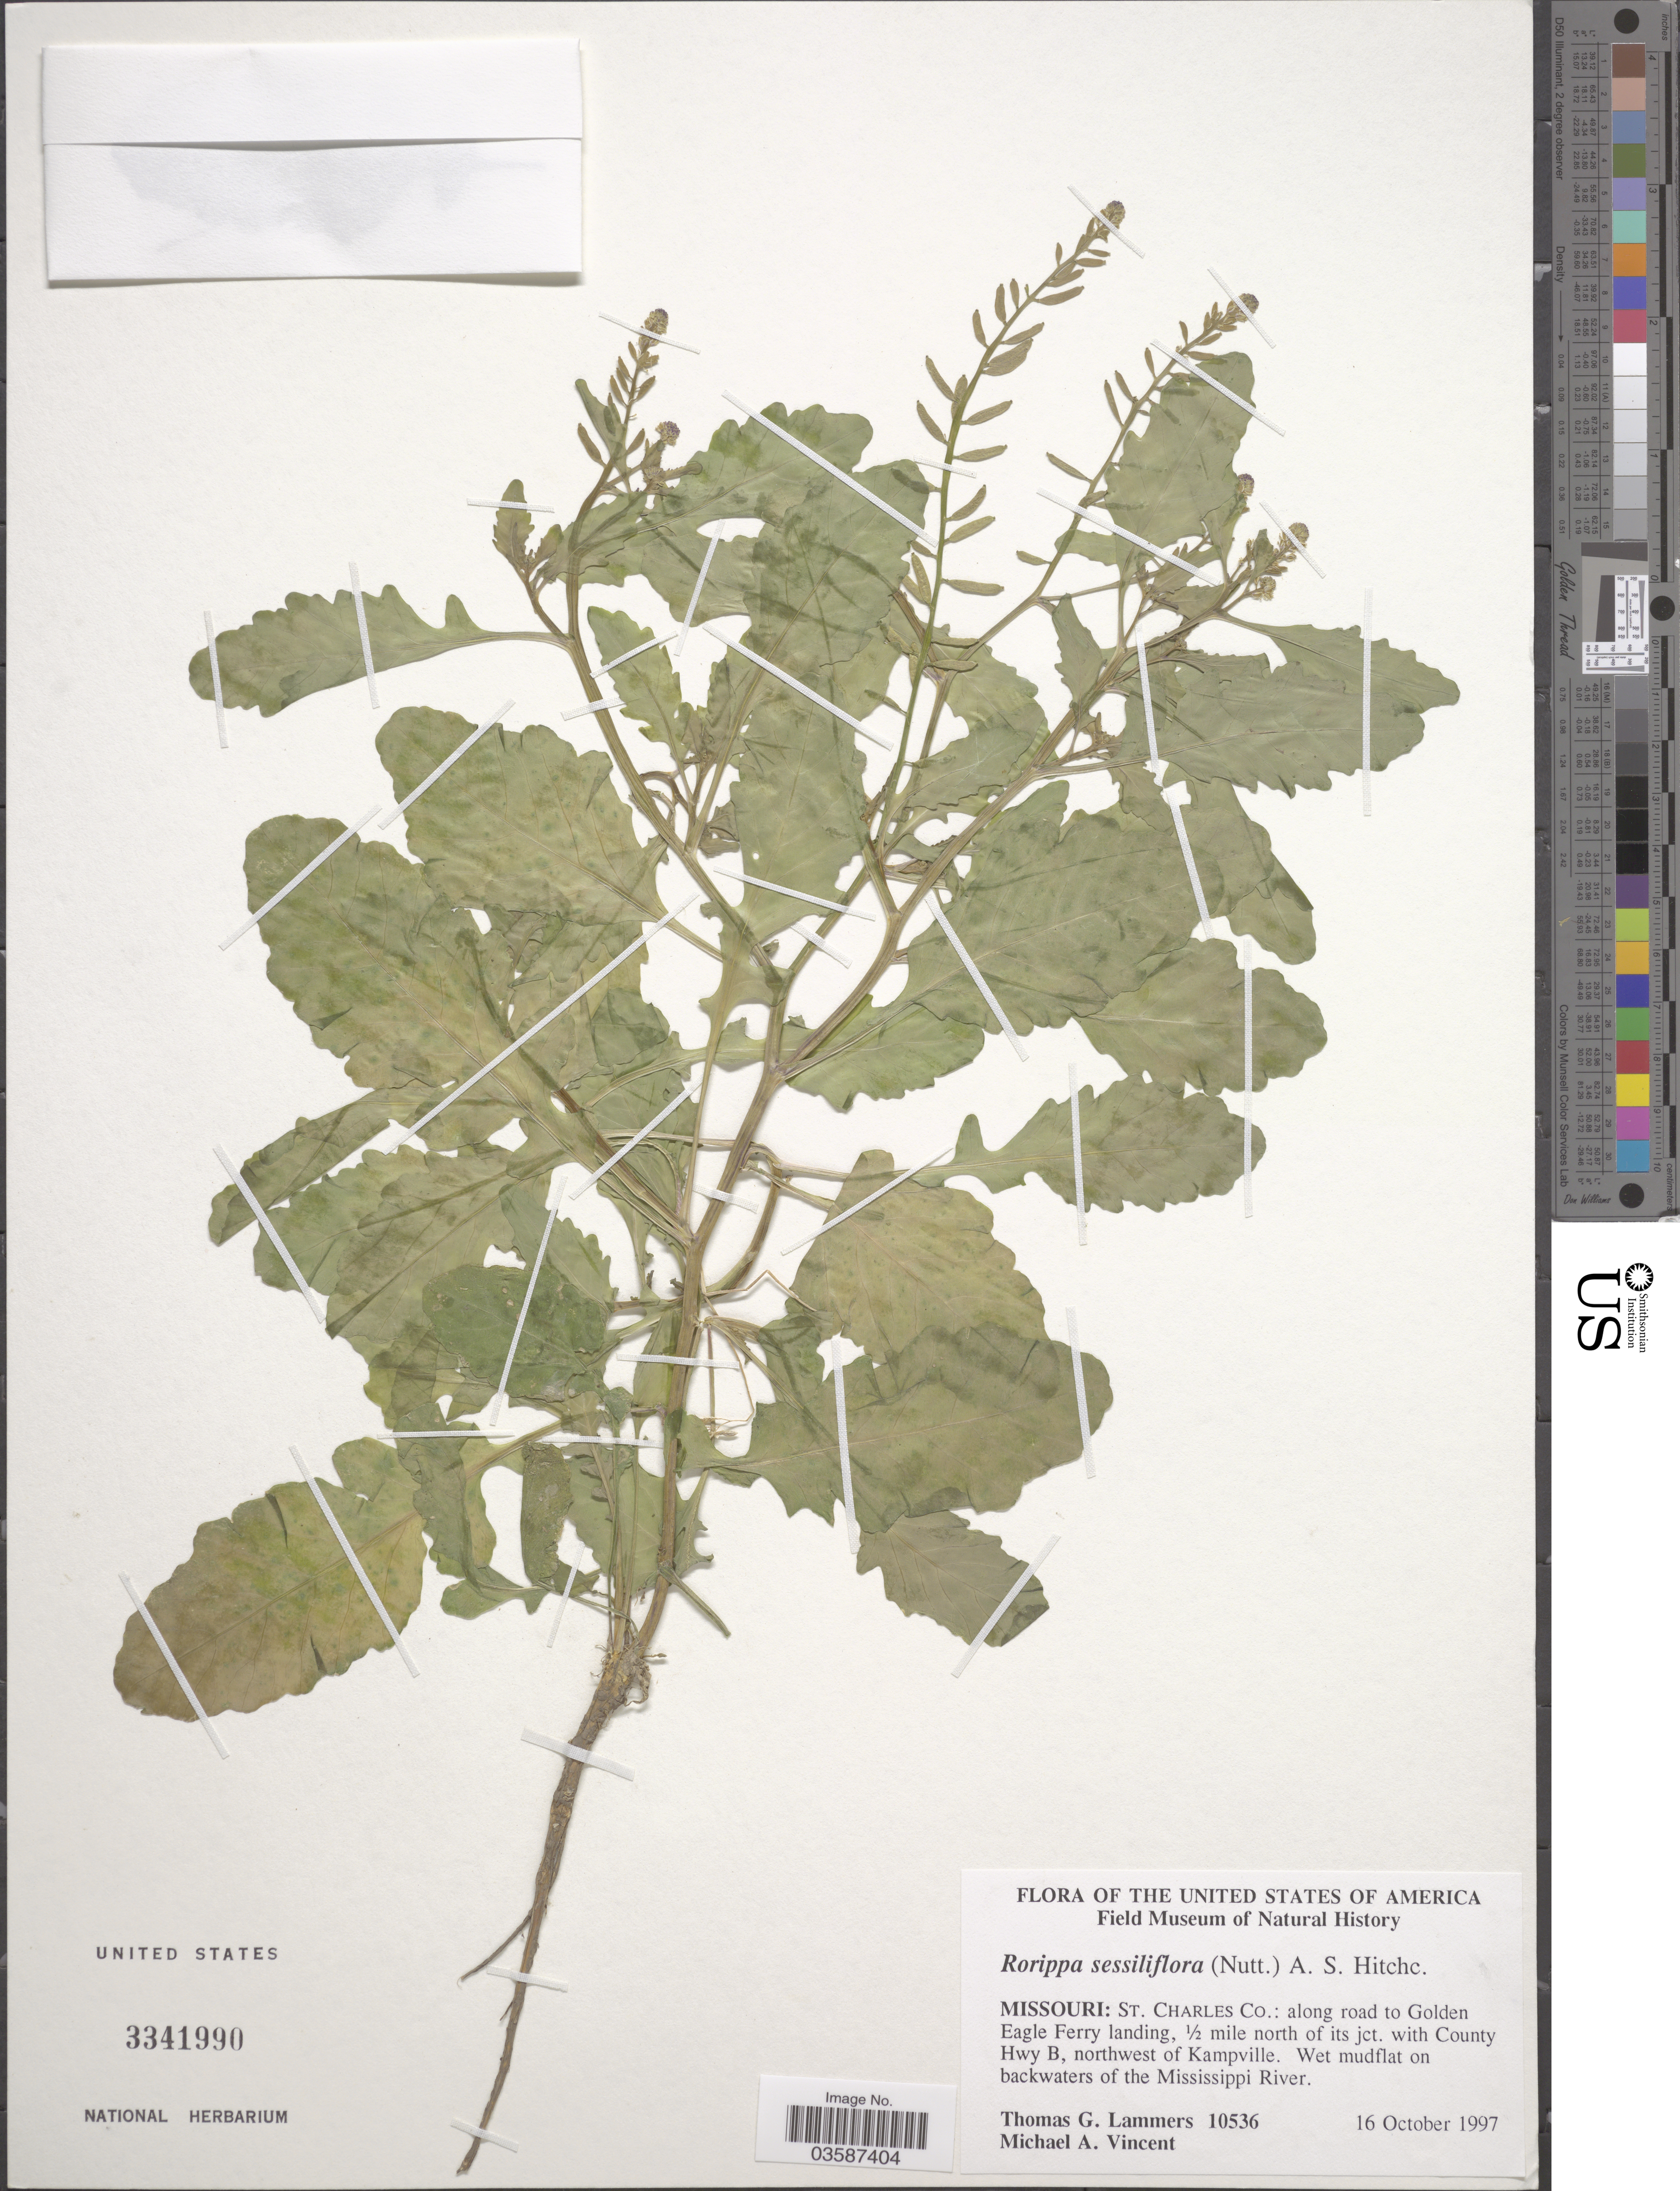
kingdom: Plantae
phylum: Tracheophyta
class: Magnoliopsida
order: Brassicales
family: Brassicaceae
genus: Rorippa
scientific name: Rorippa sessiliflora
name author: (Nutt.) Hitchc.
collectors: T. G. Lammers & M. A. Vincent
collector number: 10536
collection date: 1997-10-16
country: United States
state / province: Missouri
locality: St. Charles Co.: along road to Golden Eagle Ferry landing, ½ mile north of its jct. with County Hwy B, northwest of Kampville. Wet mudflat on backwaters of the Mississippi River.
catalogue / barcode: US 3341990